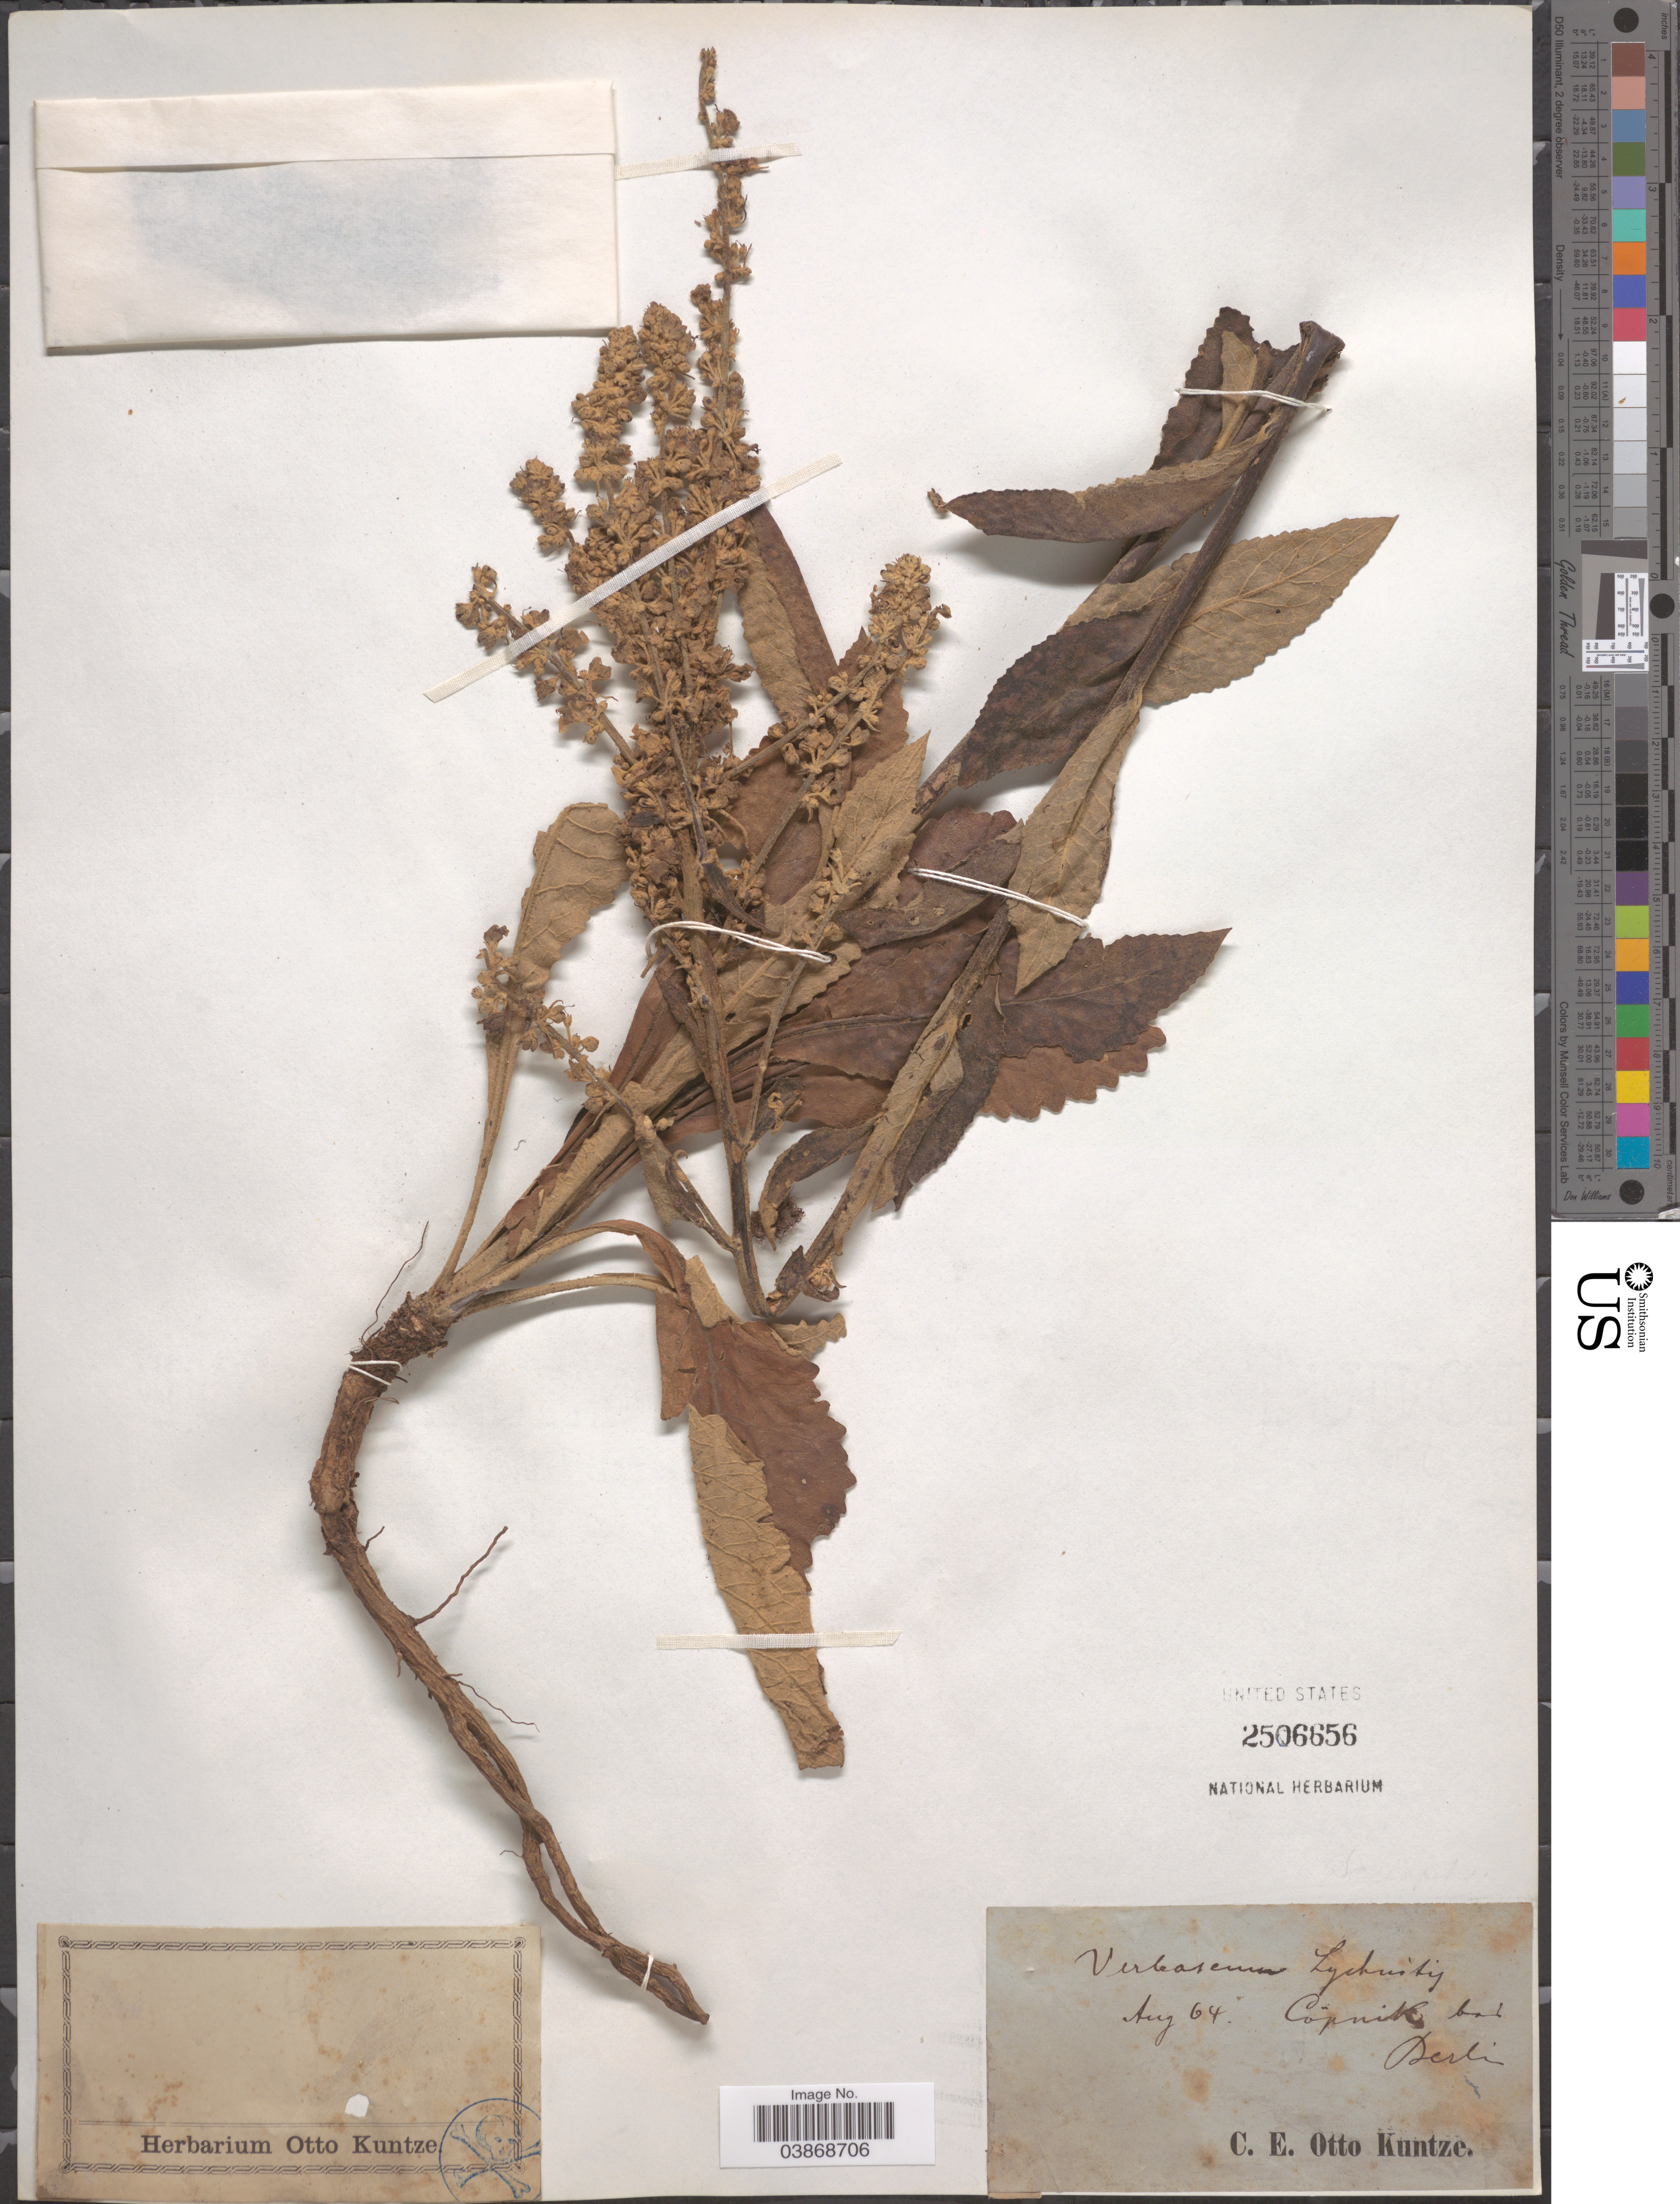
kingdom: Plantae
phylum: Tracheophyta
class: Magnoliopsida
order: Lamiales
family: Scrophulariaceae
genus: Verbascum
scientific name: Verbascum lychnitis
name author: L.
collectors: C.E.O. Kuntze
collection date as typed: Transcribed d/m/y: /8/64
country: Germany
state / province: Berlin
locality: Cópnik bei Berlin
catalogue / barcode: US 2506656